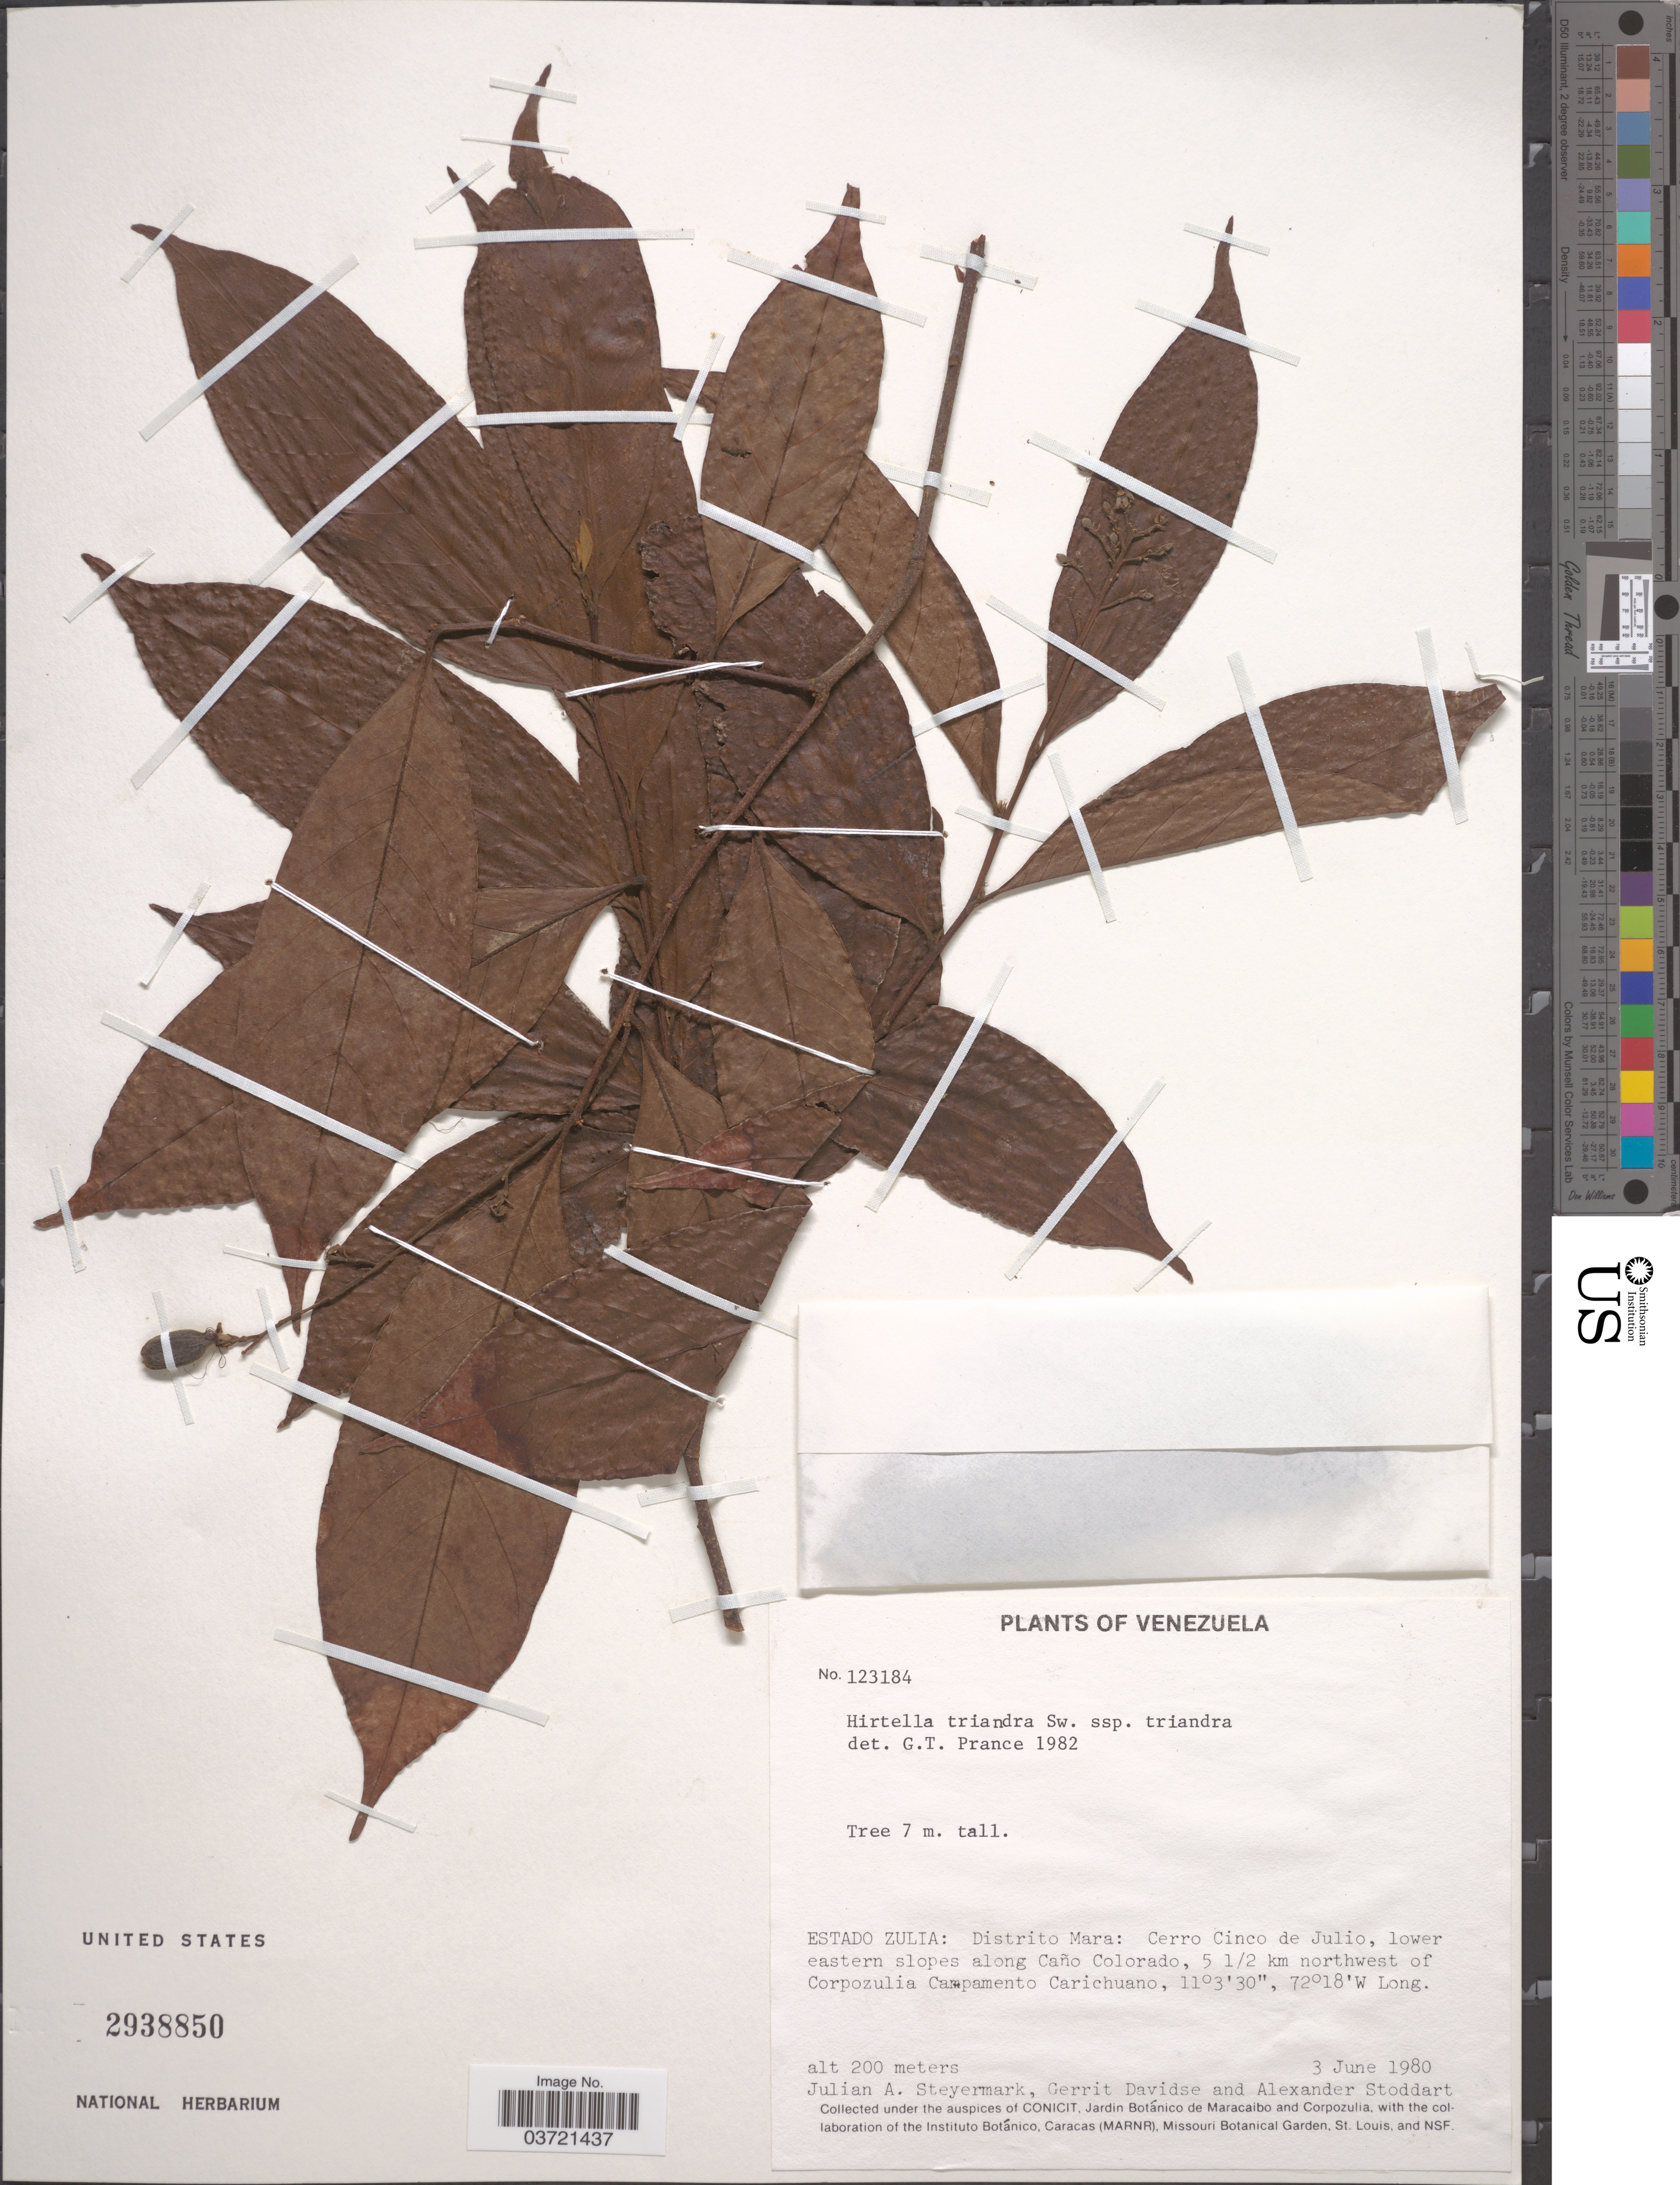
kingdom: Plantae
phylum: Tracheophyta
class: Magnoliopsida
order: Malpighiales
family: Chrysobalanaceae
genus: Hirtella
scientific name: Hirtella triandra subsp. triandra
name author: Sw.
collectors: J. Steyermark, G. Davidse & A. Stoddart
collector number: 123184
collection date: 1980-06-03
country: Venezuela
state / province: Zulia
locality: Distrito Mara: Cerro Cinco de Julio, lower eastern slopes along Caño Colorado, 5½ km northwest of Corpozulia Campamento Carichuano.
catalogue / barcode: US 2938850